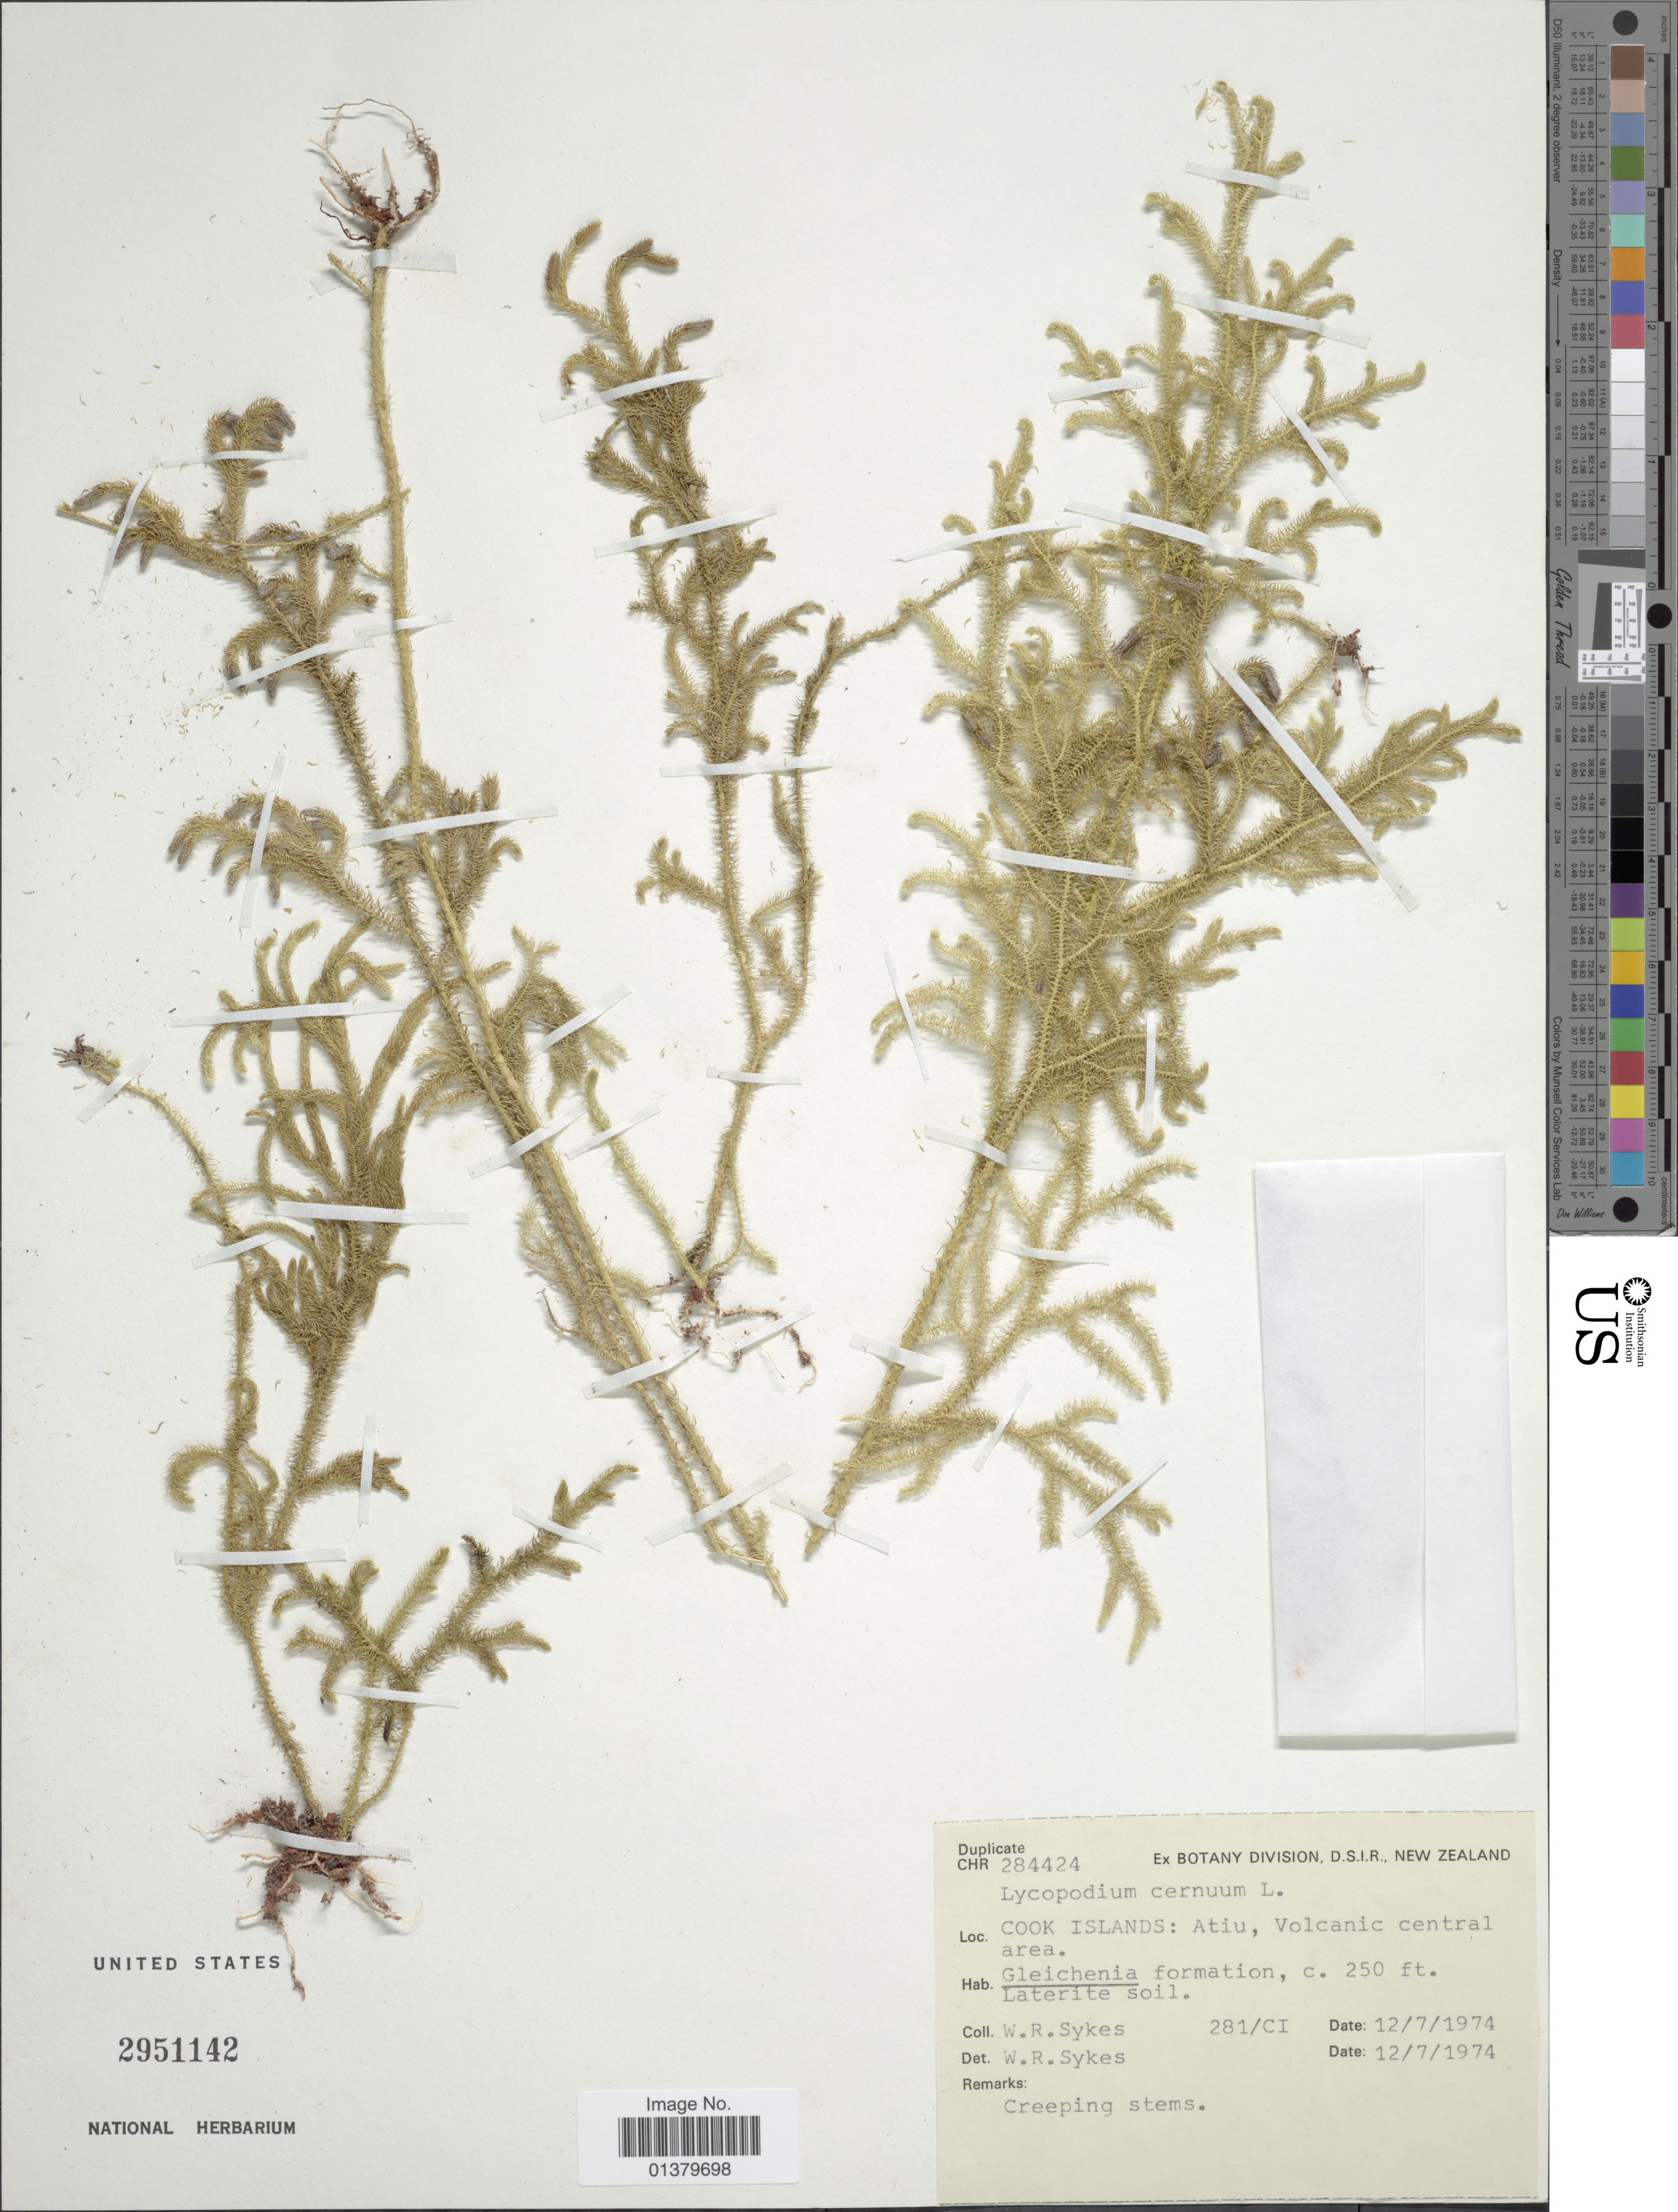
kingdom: Plantae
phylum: Tracheophyta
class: Lycopodiopsida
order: Lycopodiales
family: Lycopodiaceae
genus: Palhinhaea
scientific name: Palhinhaea cernua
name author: (L.) Vasc. & Franco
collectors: W. R. Sykes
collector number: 281/CI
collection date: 1974-07-12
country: Cook Islands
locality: Atiu, Volcanic central area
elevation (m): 76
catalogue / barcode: US 2951142